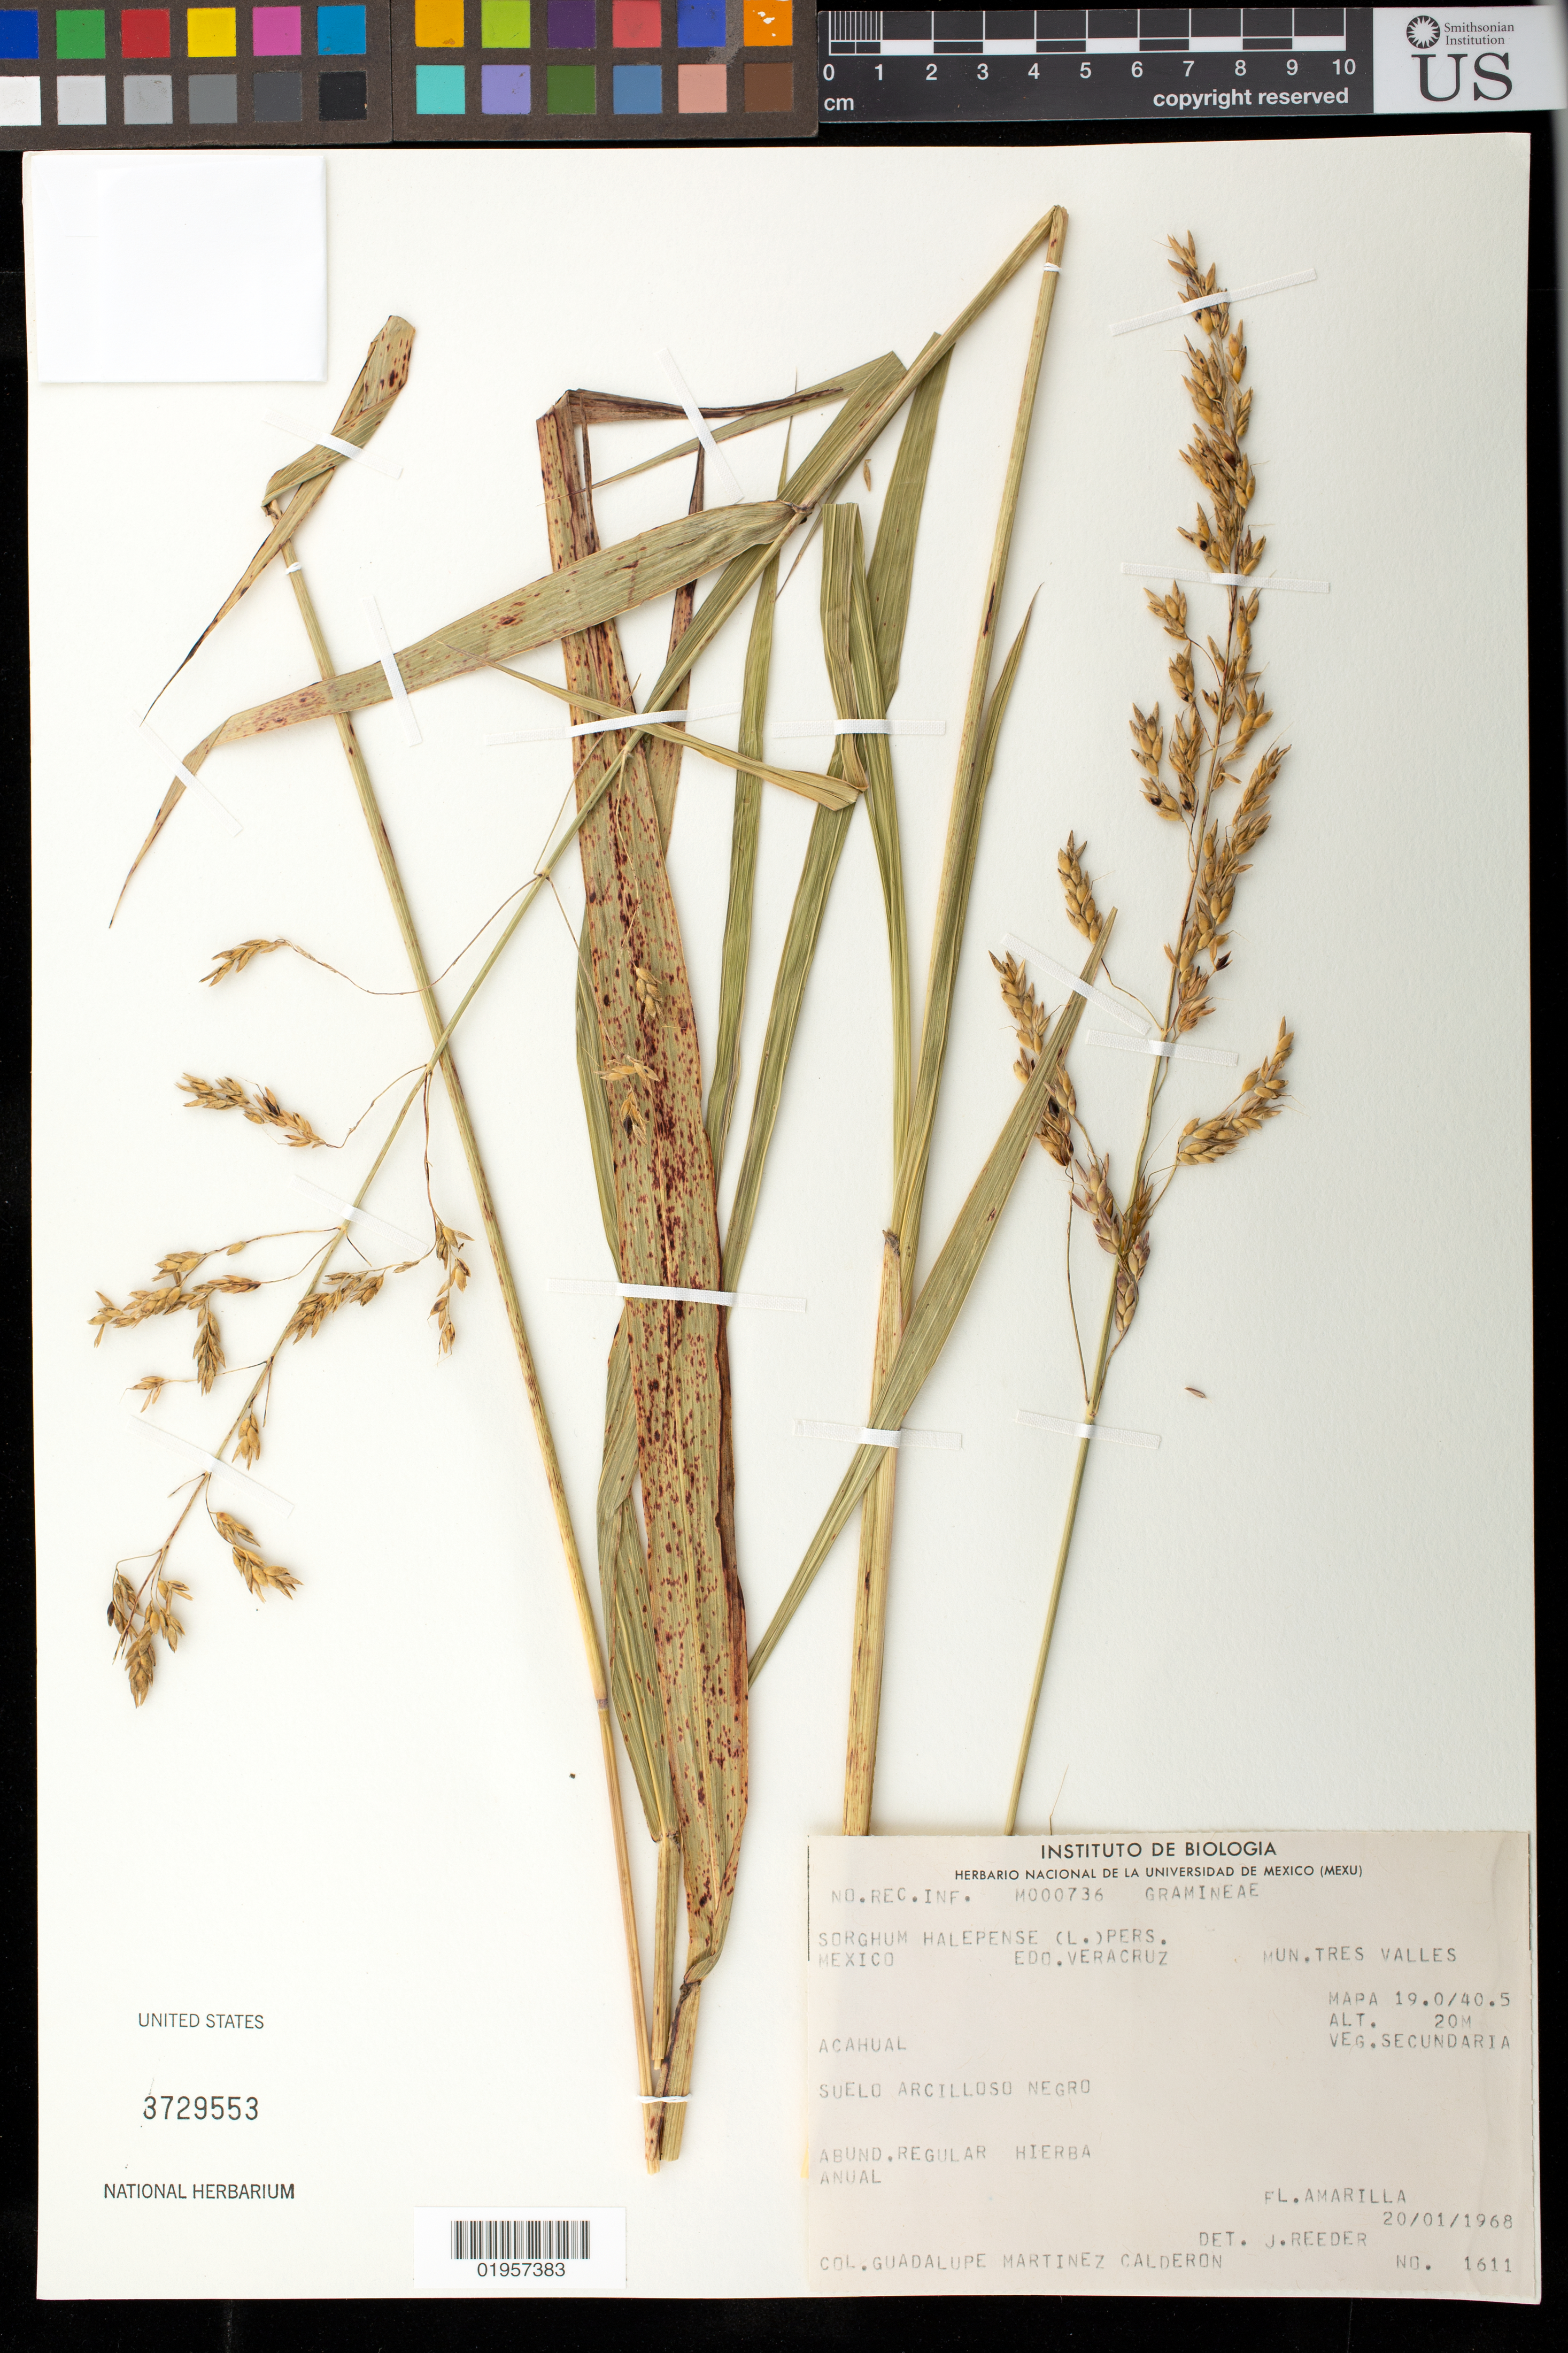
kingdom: Plantae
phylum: Tracheophyta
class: Liliopsida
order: Poales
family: Poaceae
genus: Sorghum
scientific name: Sorghum halepense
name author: (L.) Pers.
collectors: G. M. Calderon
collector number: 1611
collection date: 1968-01-20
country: Mexico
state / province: Veracruz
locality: Mun. Tres Valles, Acahual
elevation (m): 20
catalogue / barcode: US 3729553